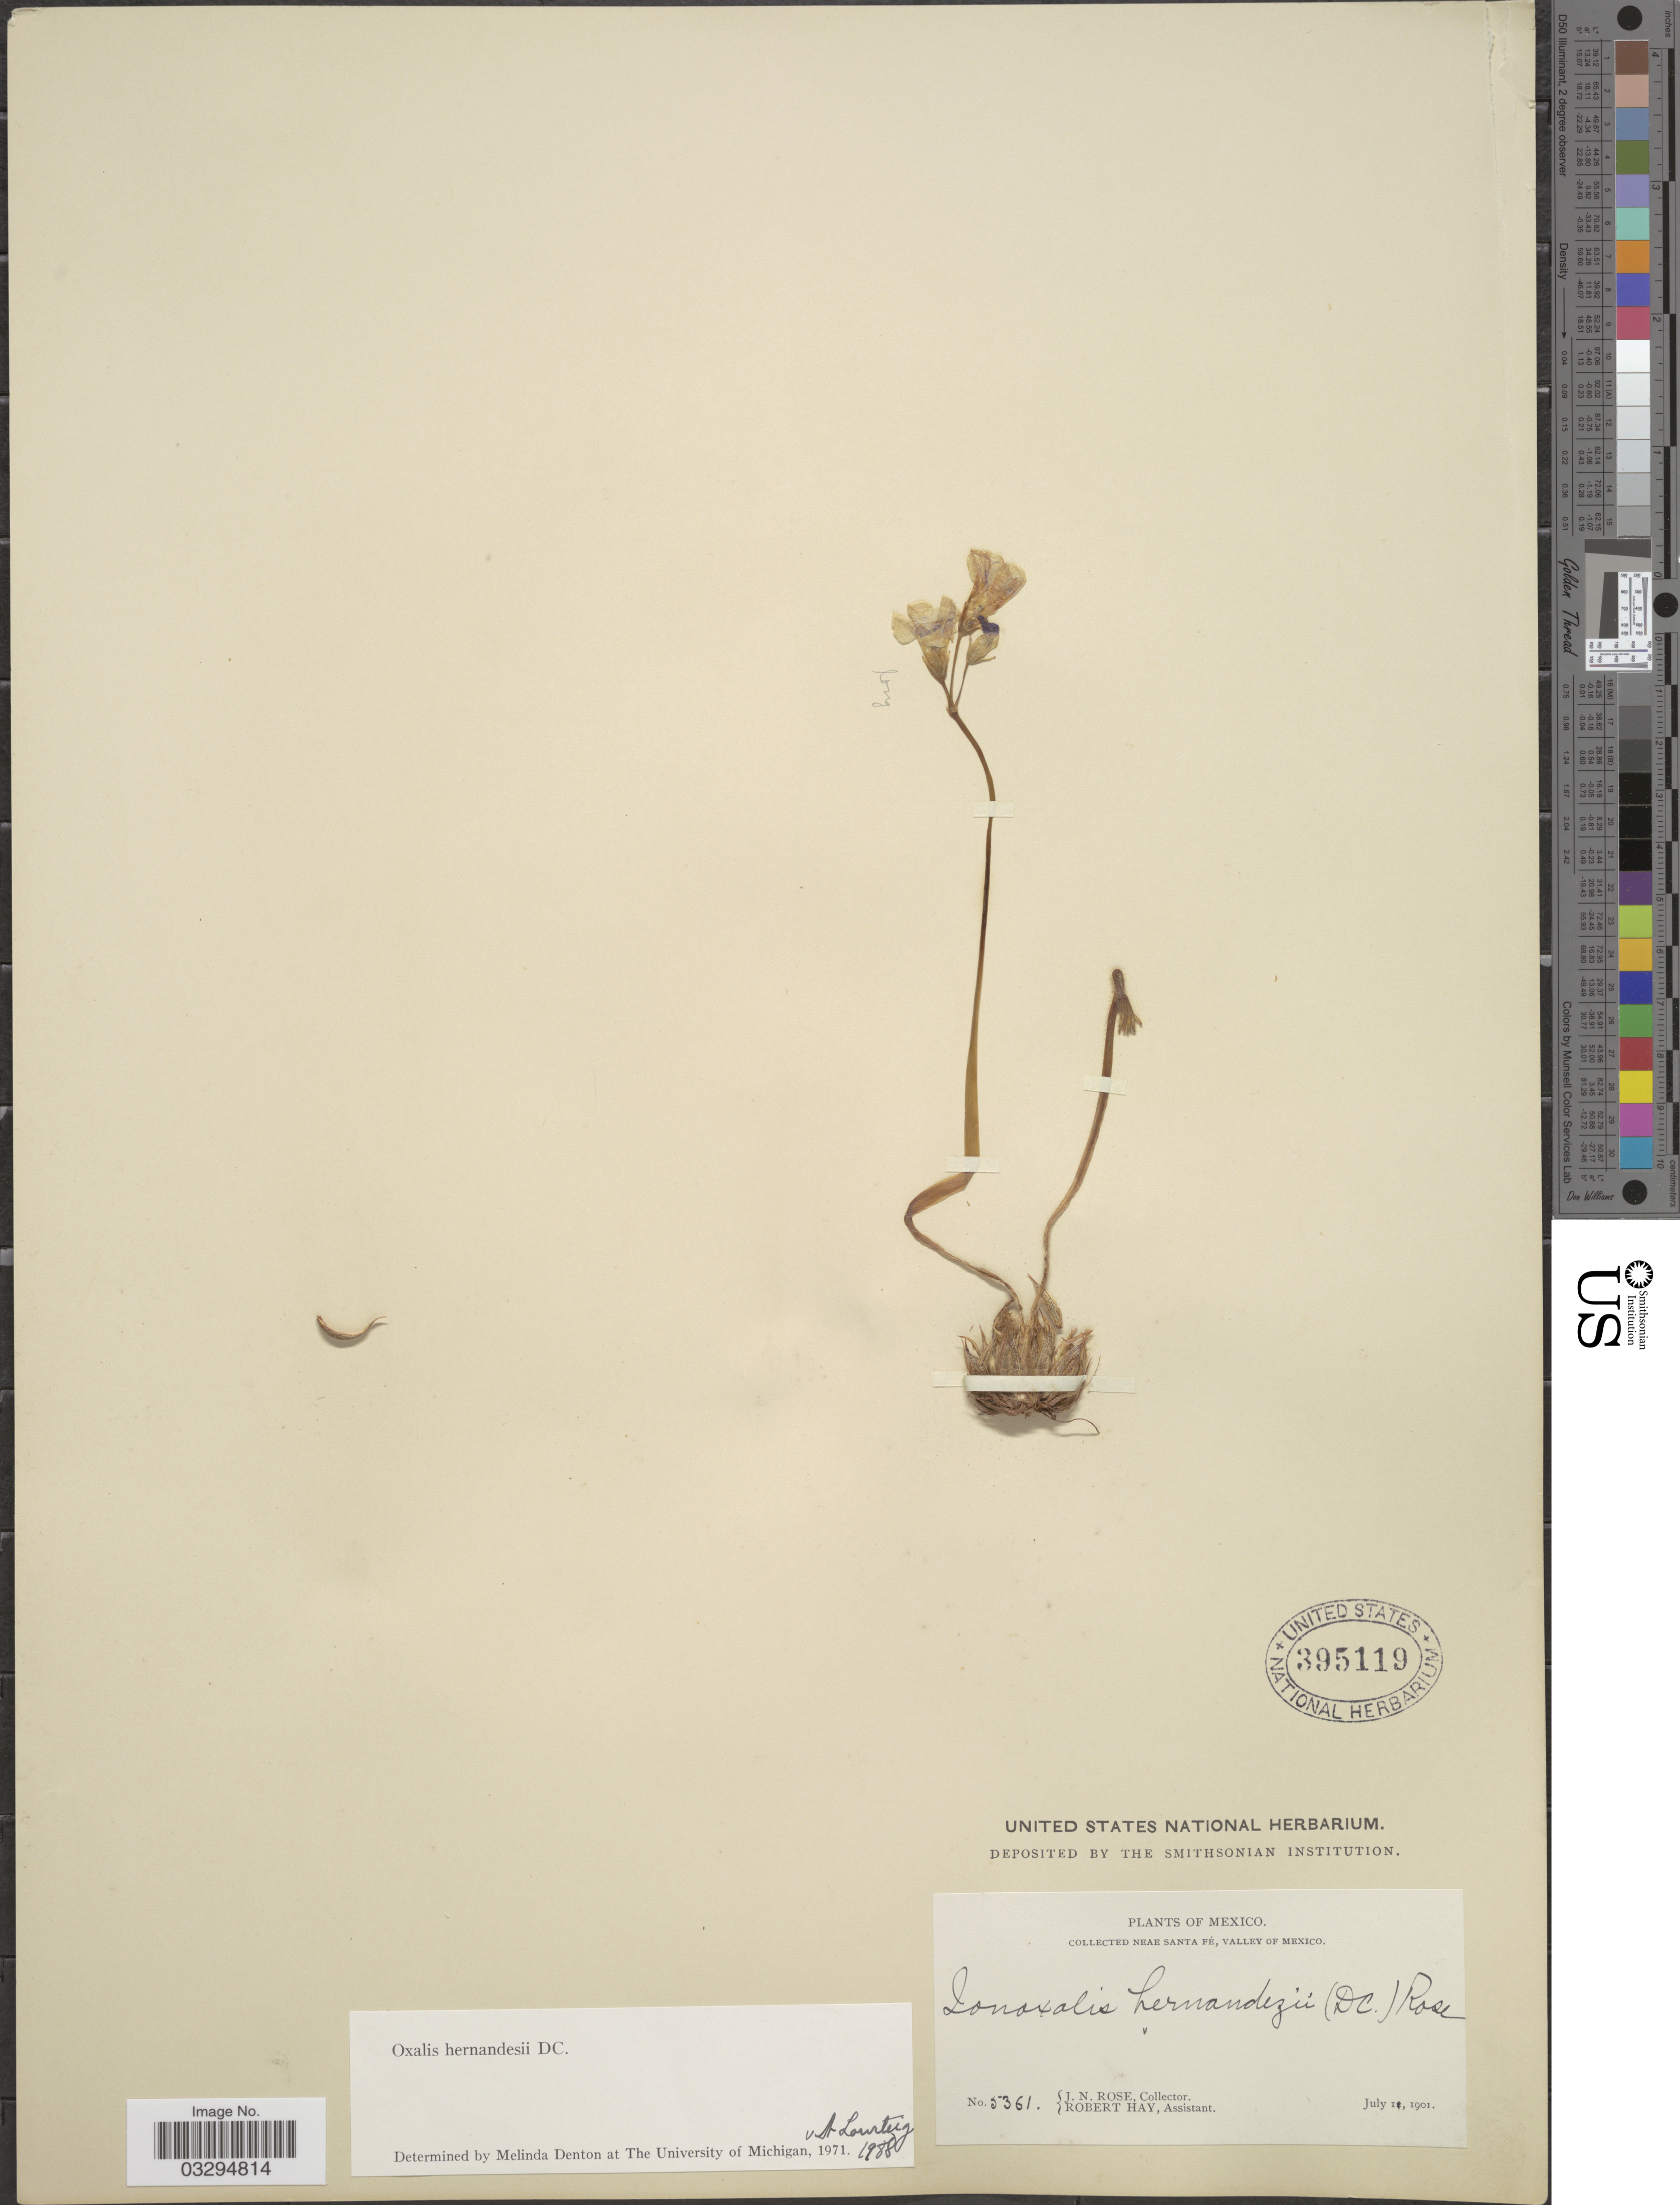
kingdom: Plantae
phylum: Tracheophyta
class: Magnoliopsida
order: Oxalidales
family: Oxalidaceae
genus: Oxalis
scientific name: Oxalis hernandezii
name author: Moc. & Sessé ex DC.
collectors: J. N. Rose & R. Hay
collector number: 5361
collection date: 1901-07-11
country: Mexico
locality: Neae Santa Fé, Valley of Mexico.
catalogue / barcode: US 395119